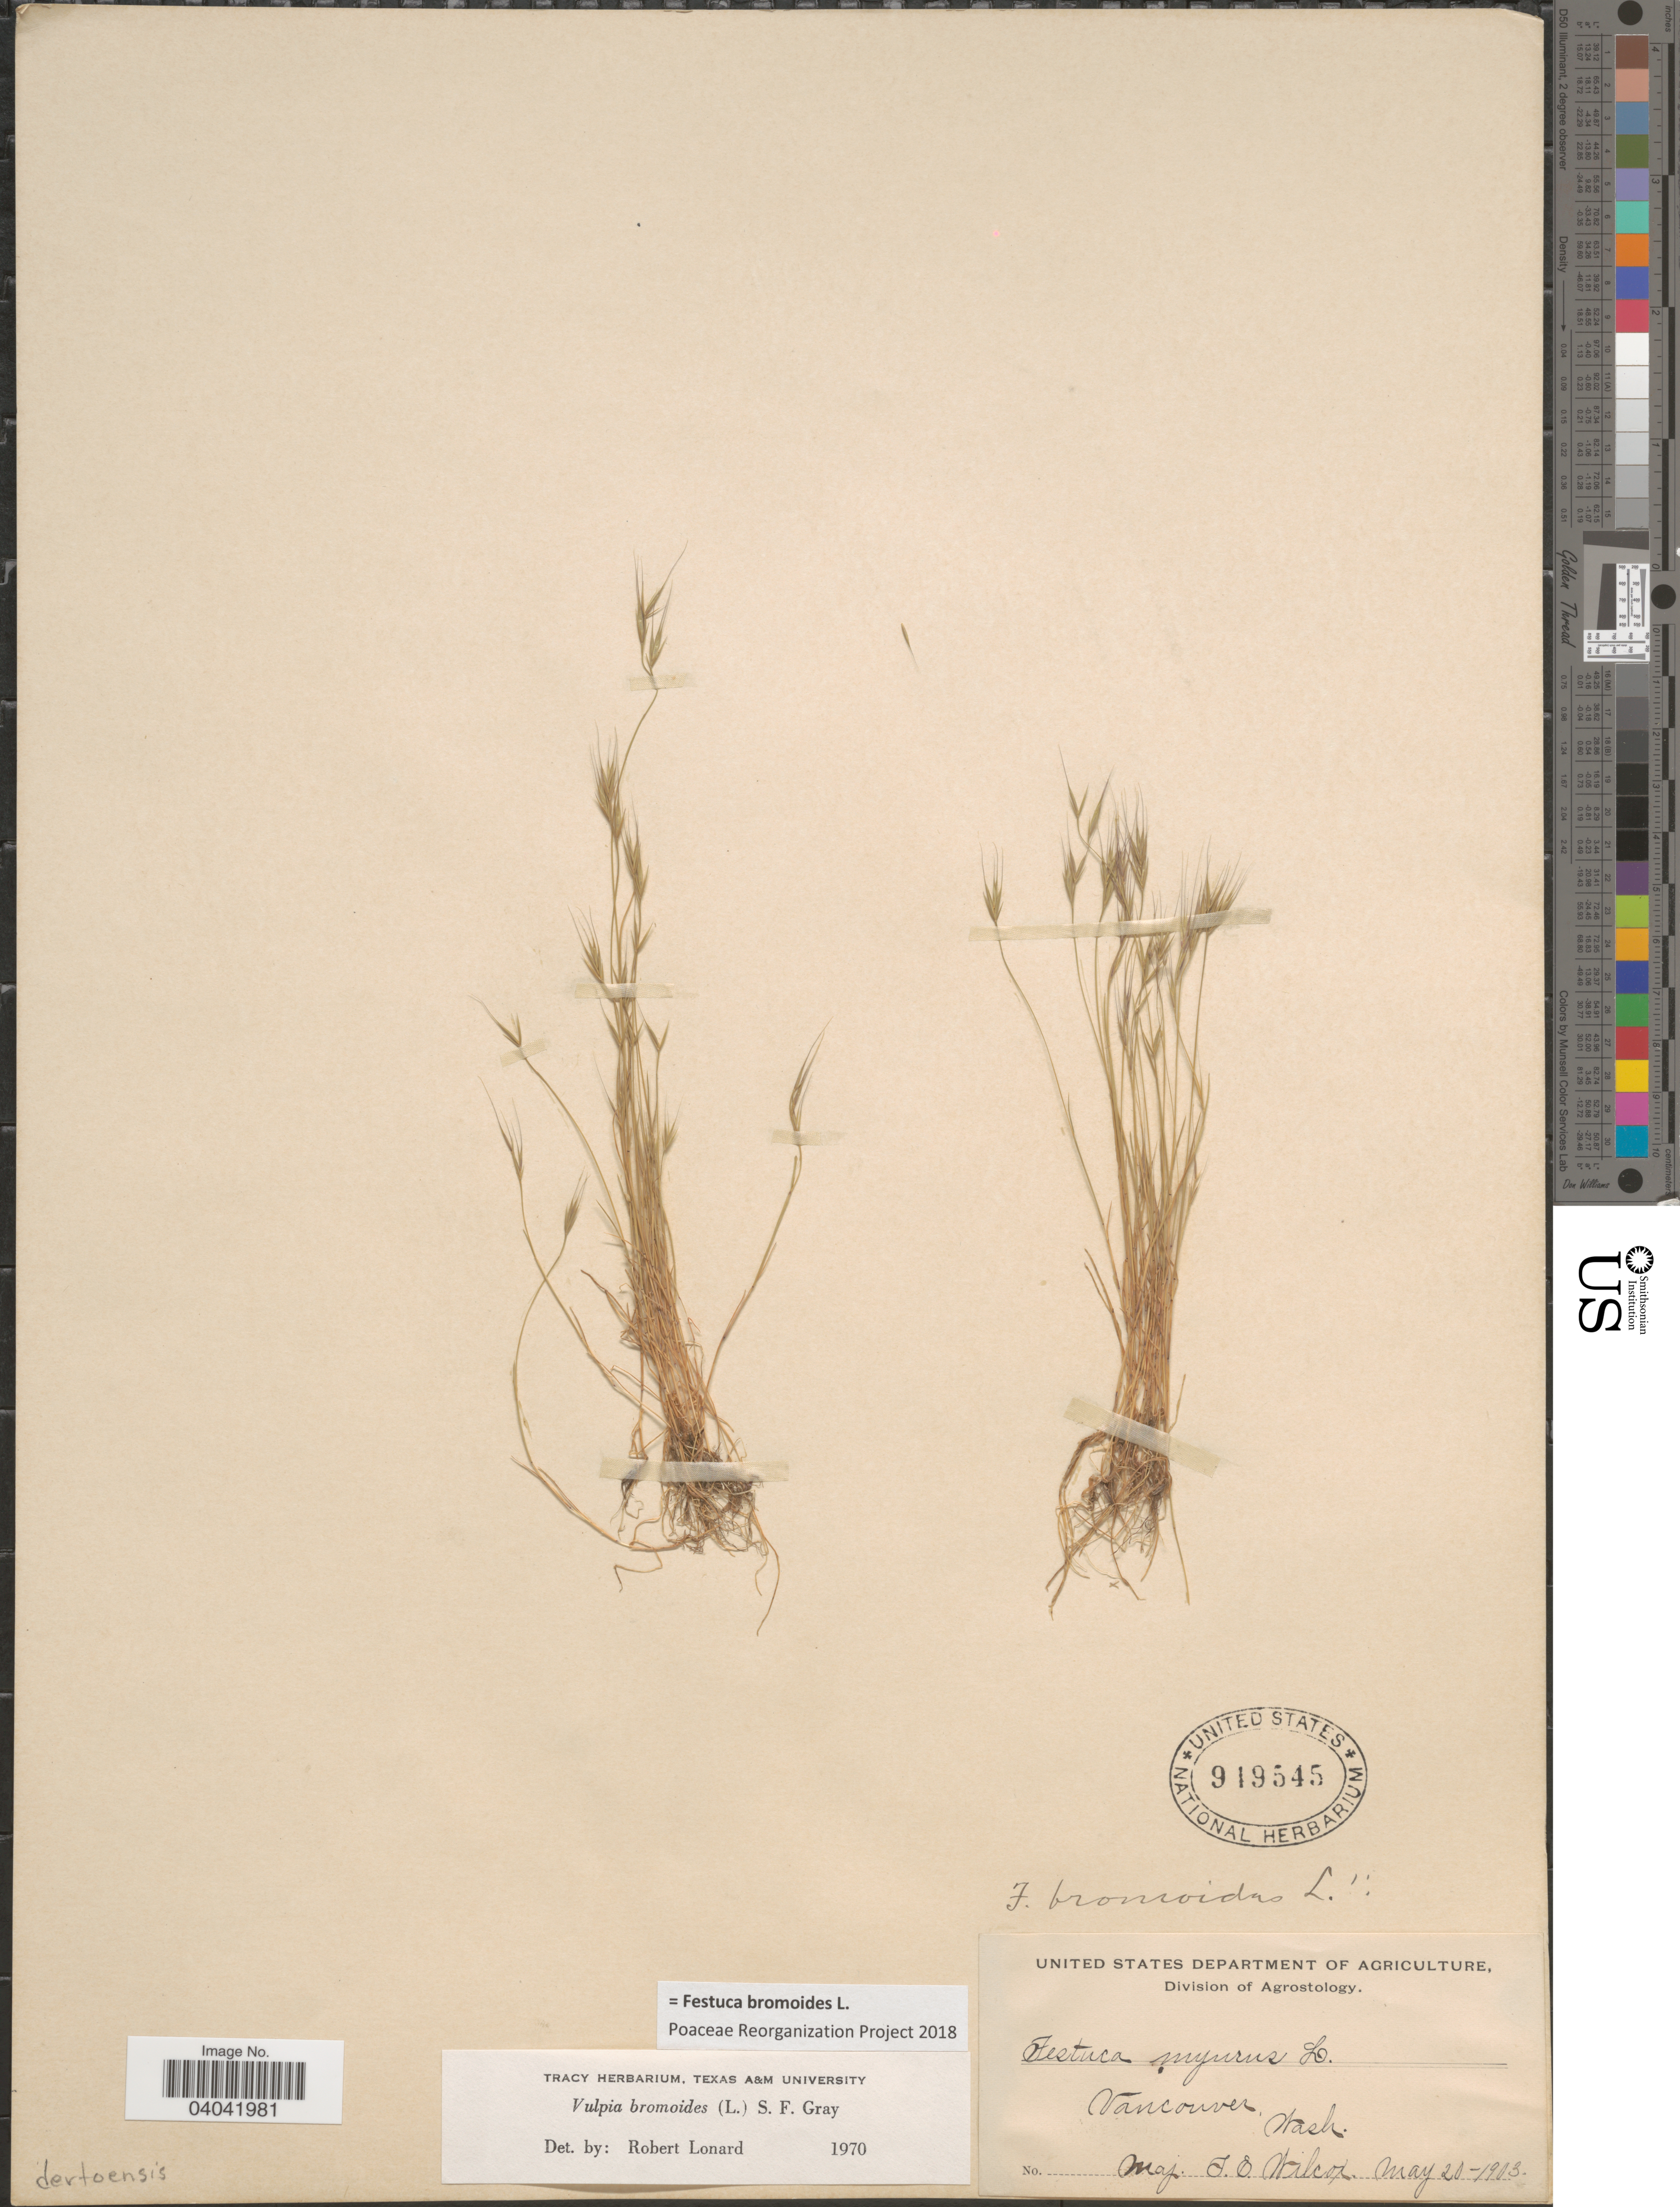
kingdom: Plantae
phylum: Tracheophyta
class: Liliopsida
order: Poales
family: Poaceae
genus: Festuca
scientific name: Festuca bromoides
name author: L.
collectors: T. E. Wilcox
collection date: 1903-05-20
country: United States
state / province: Washington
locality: Vancouver.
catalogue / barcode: US 949545